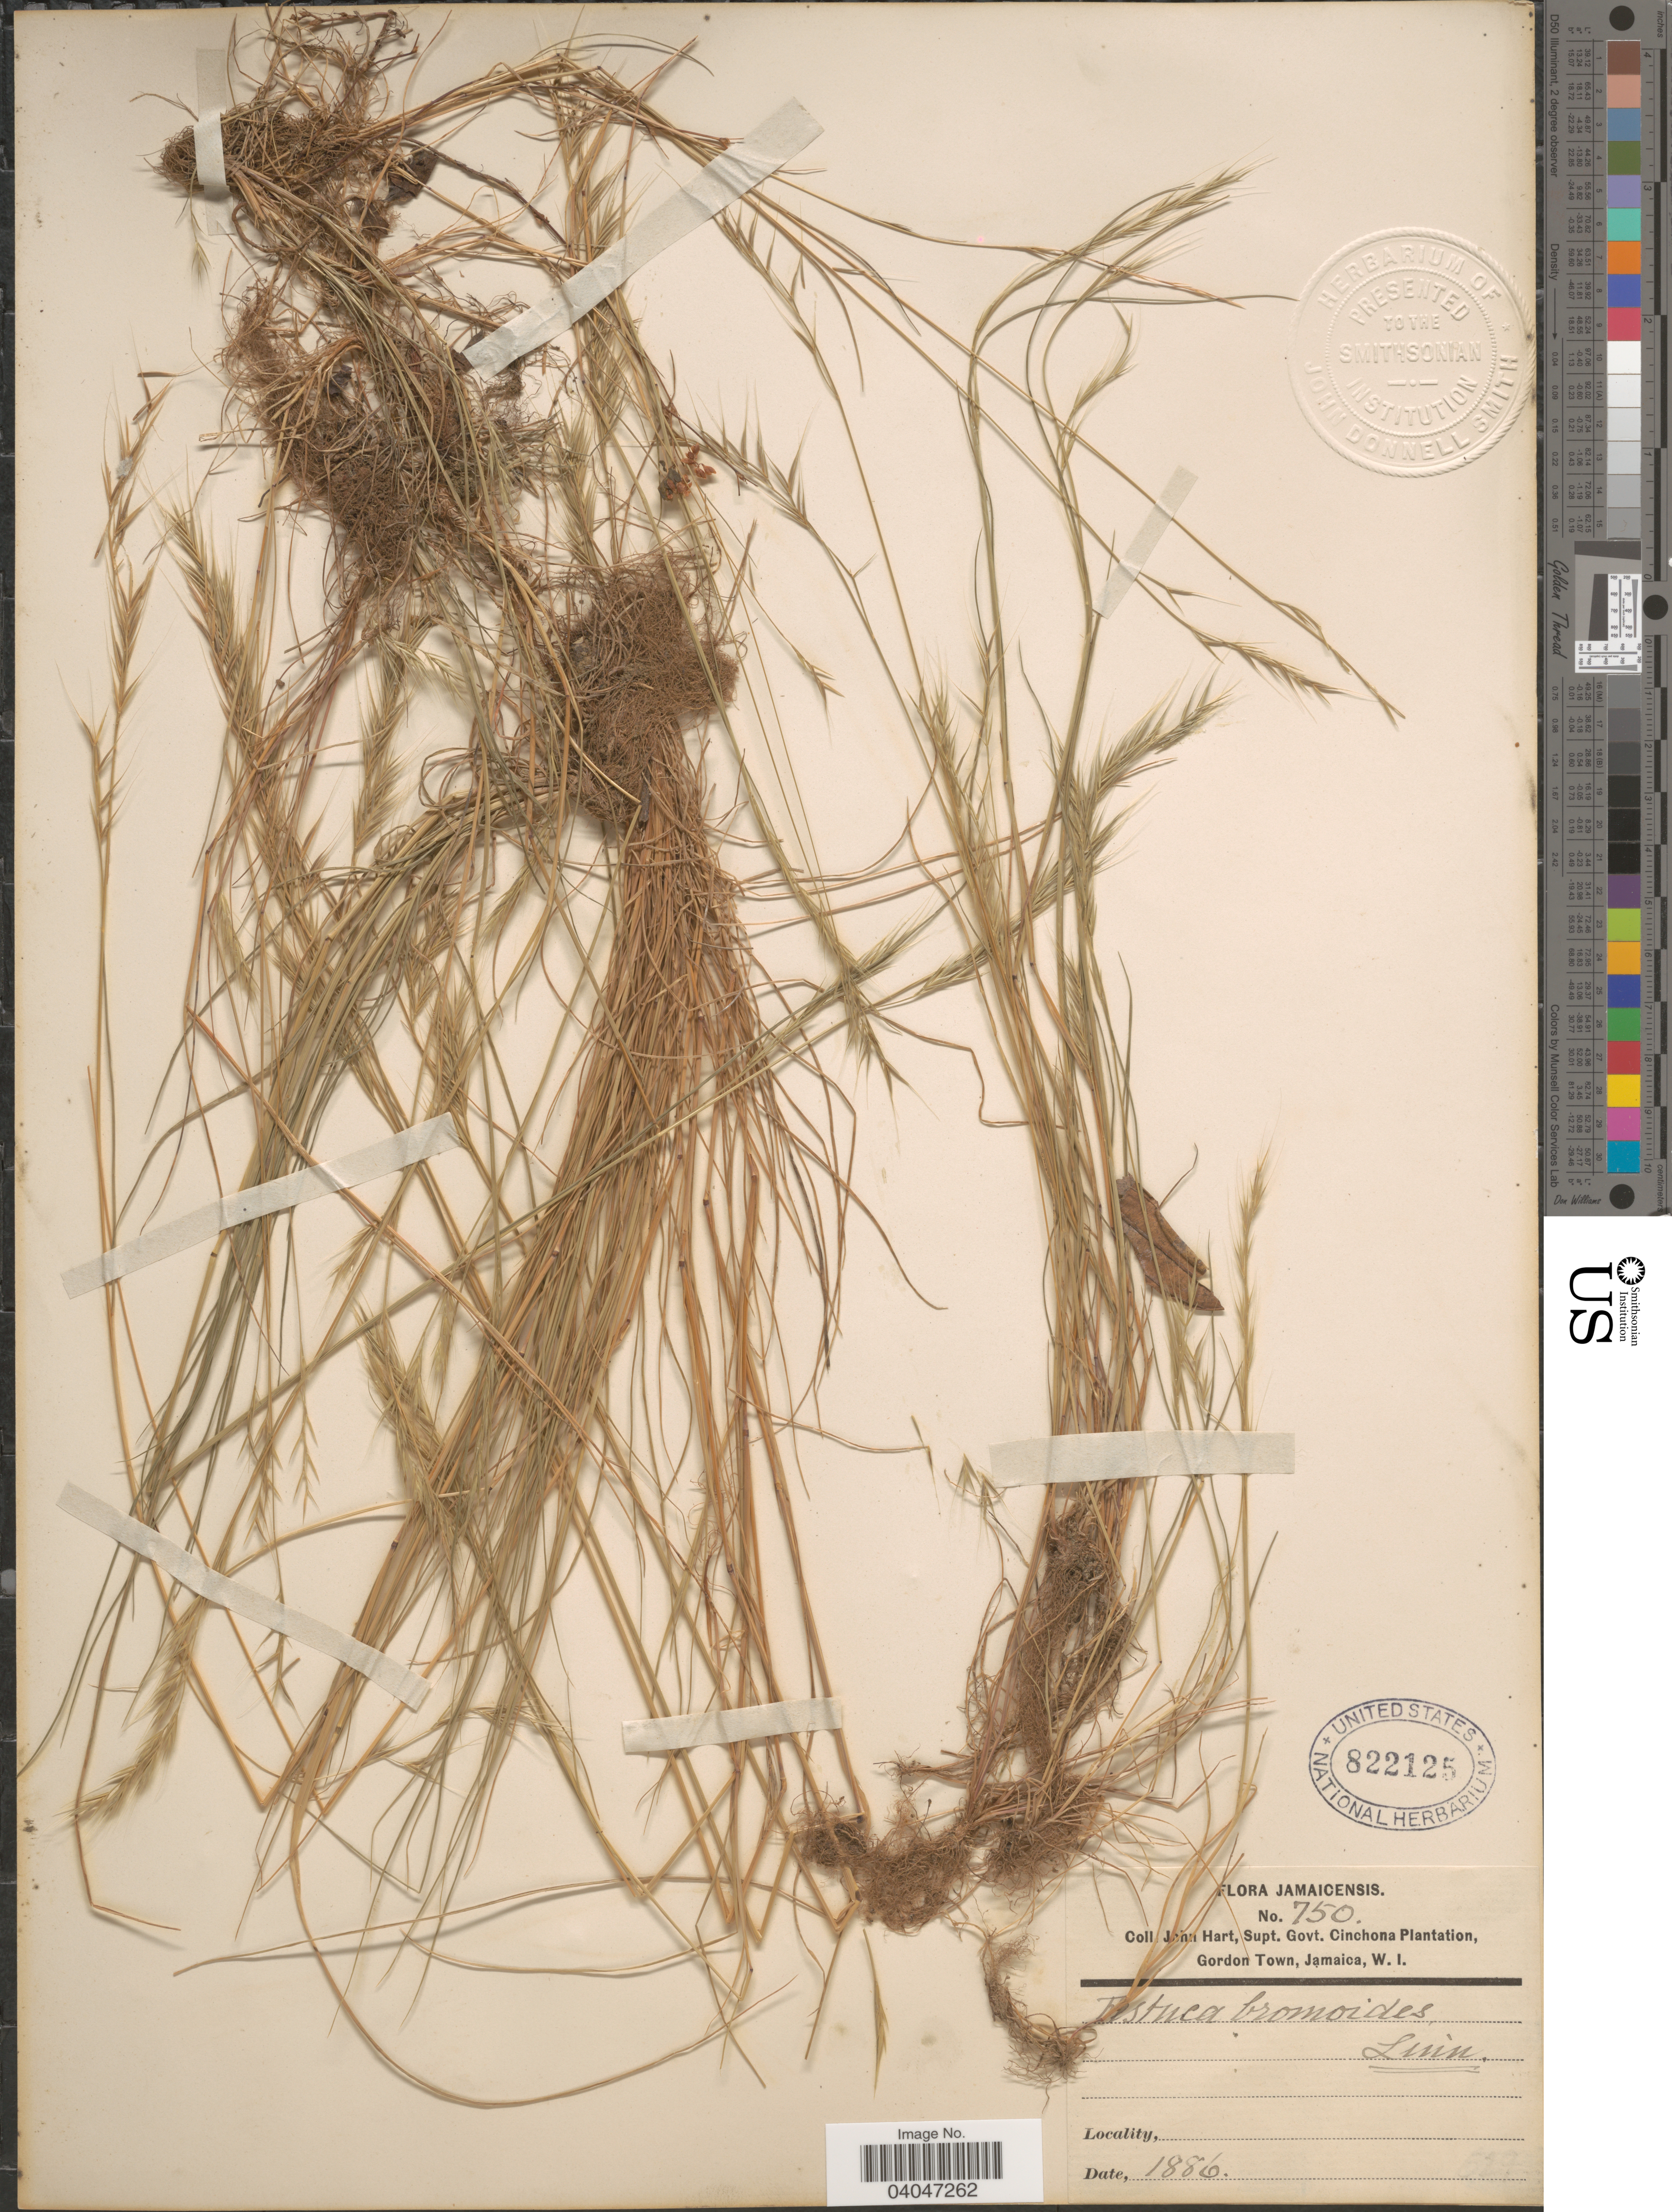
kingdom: Plantae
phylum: Tracheophyta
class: Liliopsida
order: Poales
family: Poaceae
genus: Festuca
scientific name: Festuca bromoides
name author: L.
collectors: J. Hart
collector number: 750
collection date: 1886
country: Jamaica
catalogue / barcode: US 822125